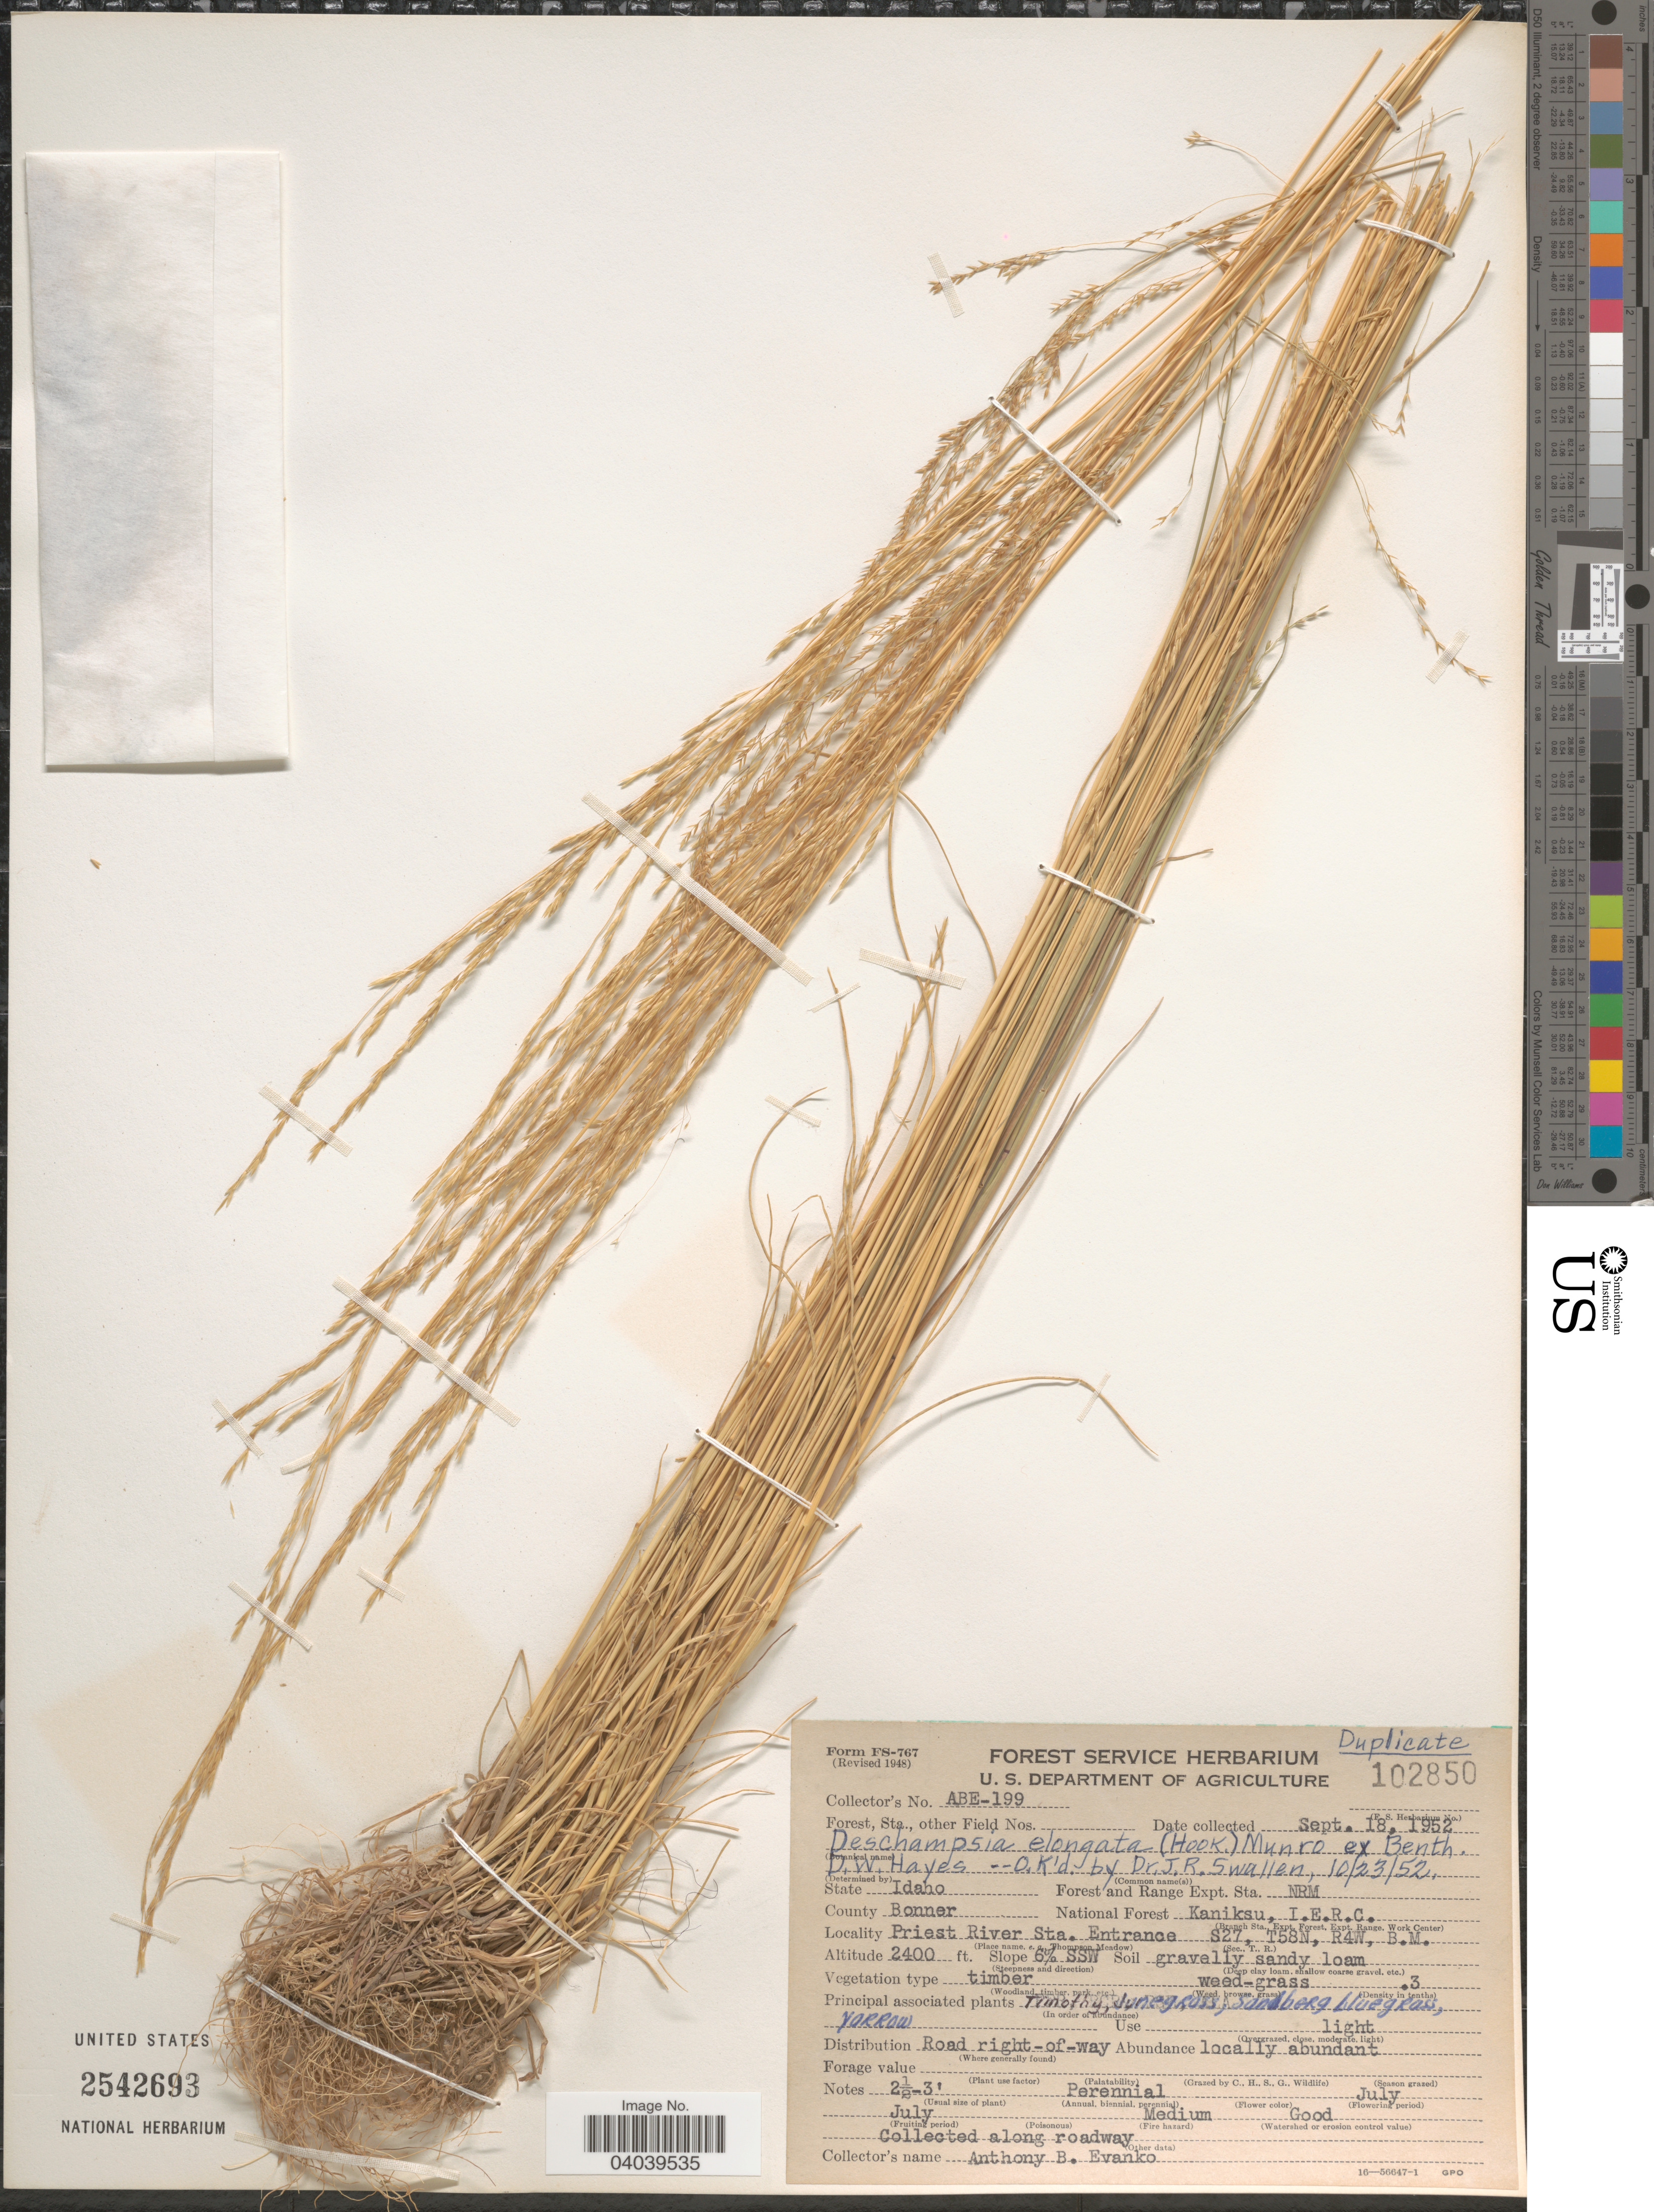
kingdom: Plantae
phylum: Tracheophyta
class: Liliopsida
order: Poales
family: Poaceae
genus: Deschampsia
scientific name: Deschampsia elongata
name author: (Hook.) Munro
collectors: A. Evanko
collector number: ABE-199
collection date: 1952-09-18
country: United States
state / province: Idaho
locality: Forest and Range Expt. Sta. NRM. County Bonner. National Forest Kaniksu, I.E.R.C. Priest River Sta. Entrance S27, T58N, R4W, B. M.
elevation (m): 732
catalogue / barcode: US 2542693